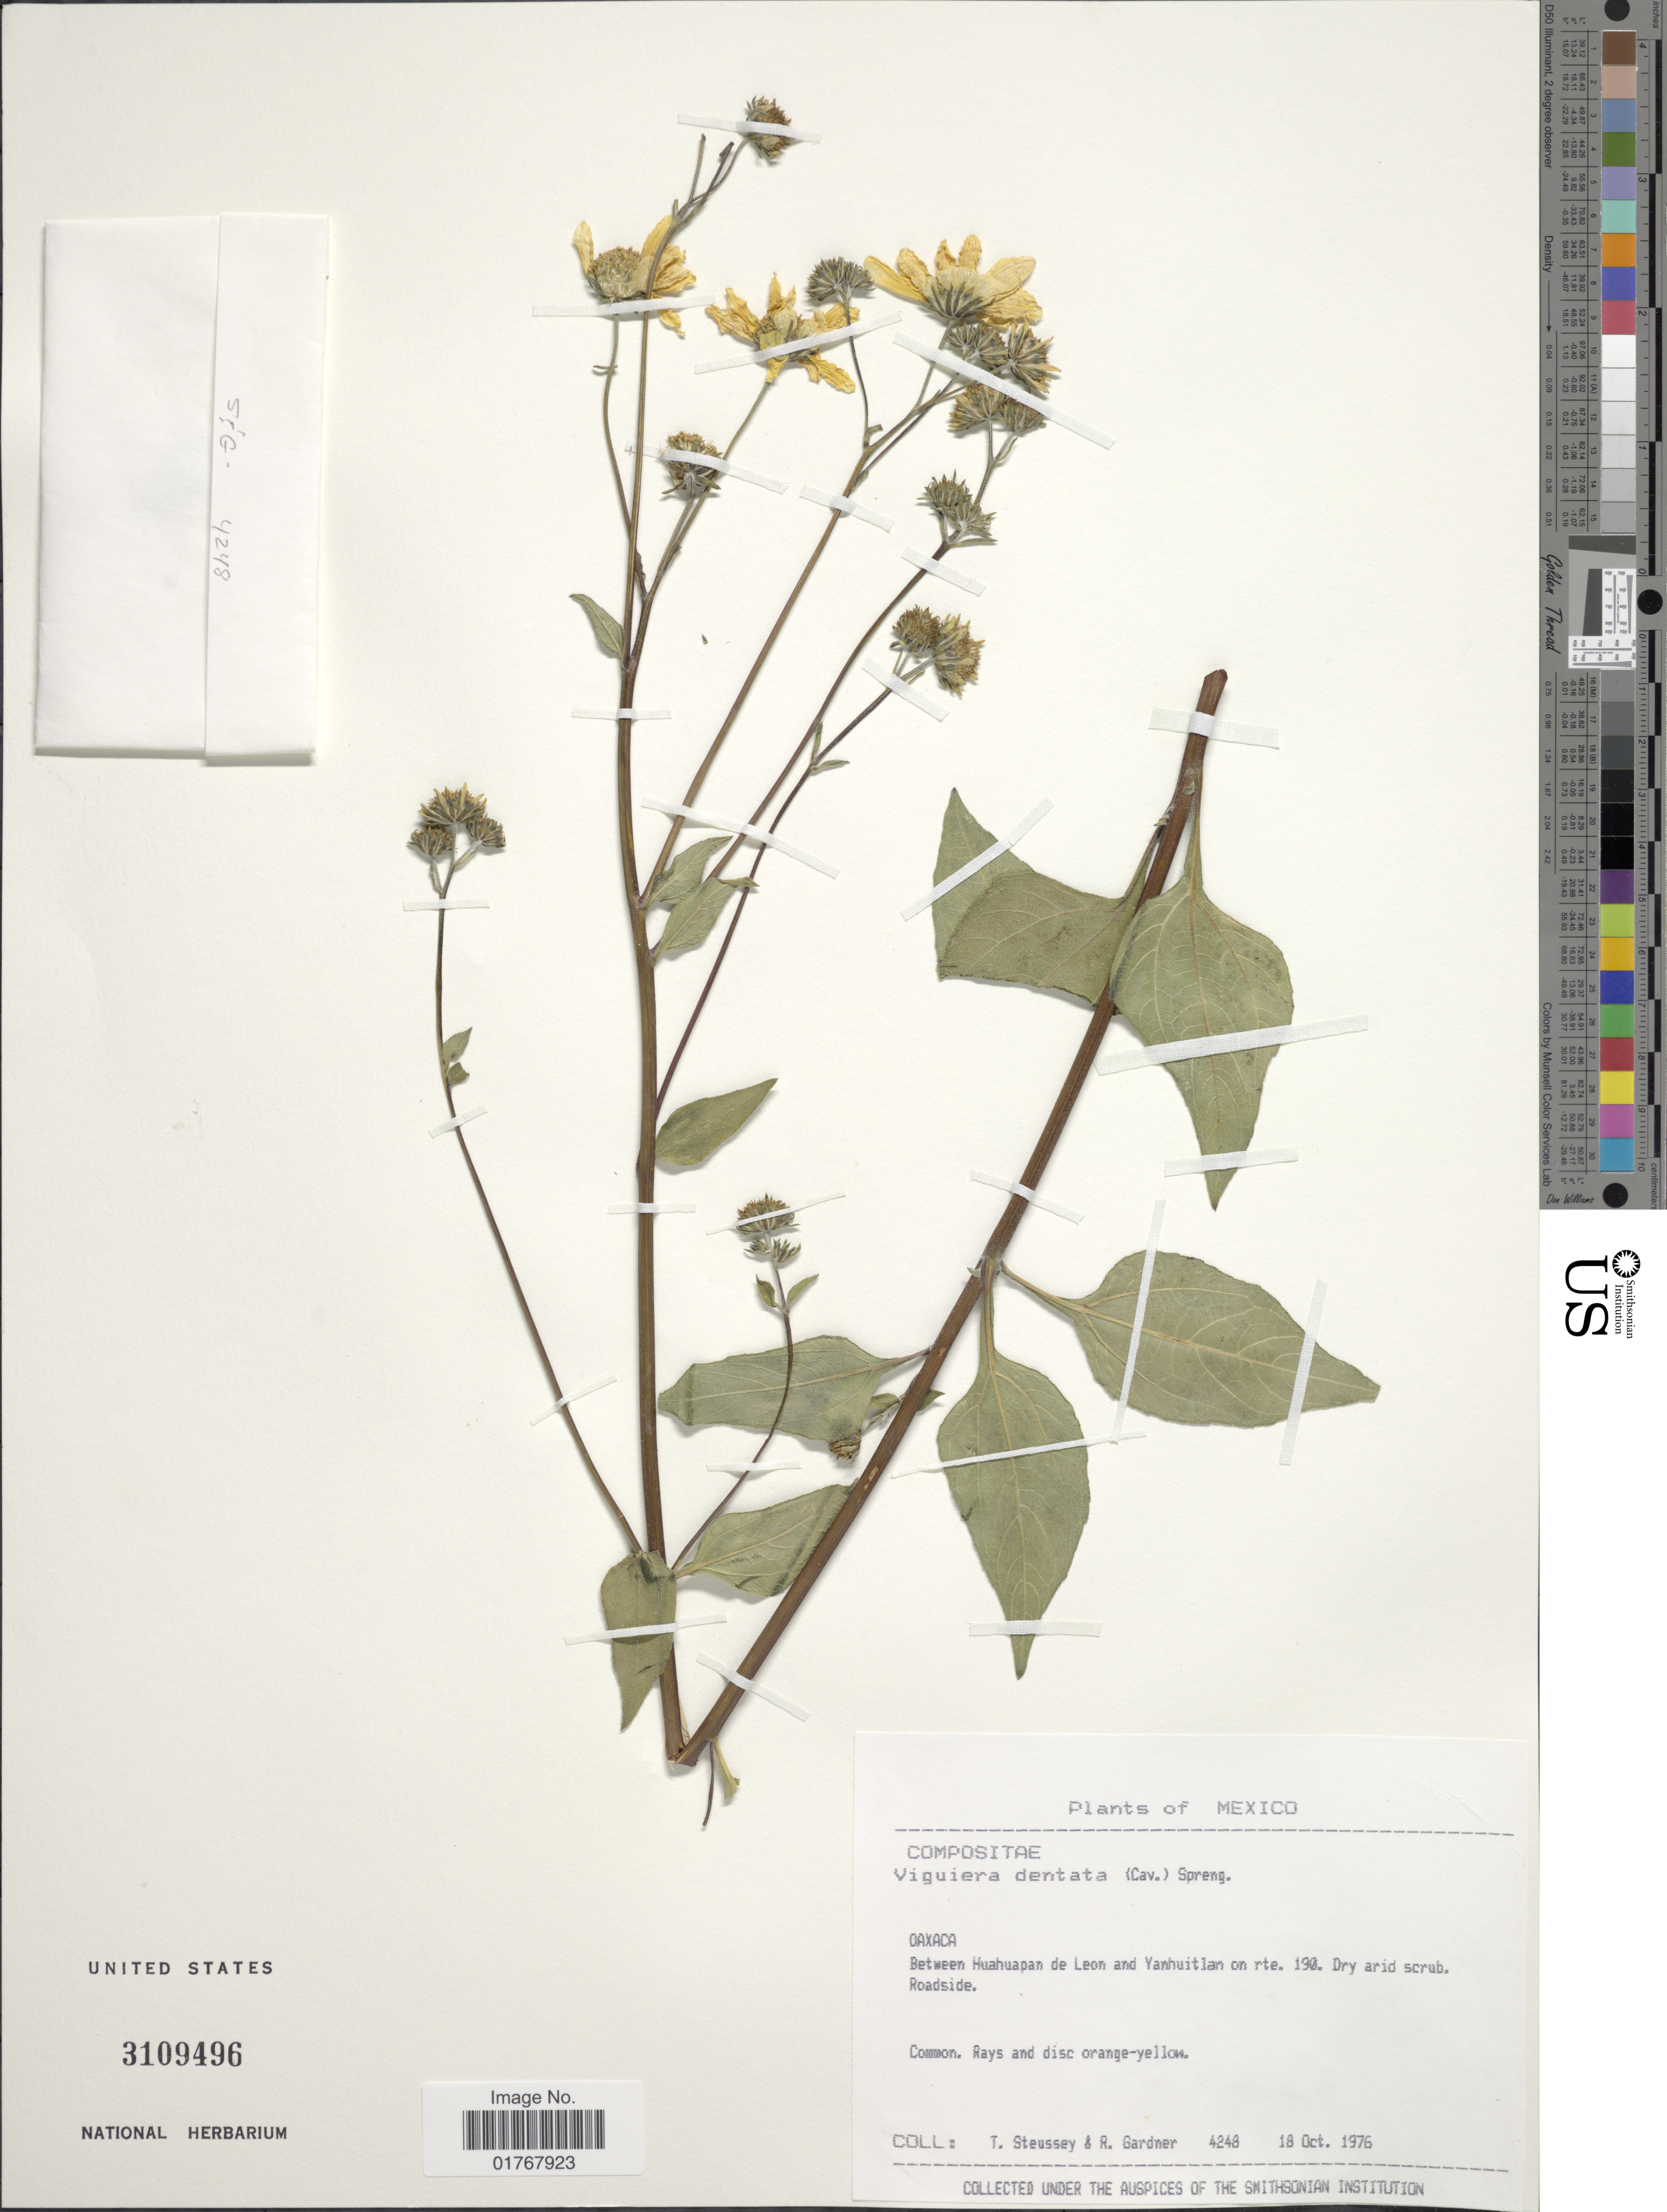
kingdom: Plantae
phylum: Tracheophyta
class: Magnoliopsida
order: Asterales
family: Asteraceae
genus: Viguiera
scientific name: Viguiera dentata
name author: (Cav.) Spreng.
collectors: T. Steussy & R. C. Gardner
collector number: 4248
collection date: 1976-10-18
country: Mexico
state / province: Oaxaca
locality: Between Huahuapan de Leon and Yanhuitlan on rte. 190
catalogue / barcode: US 3109496